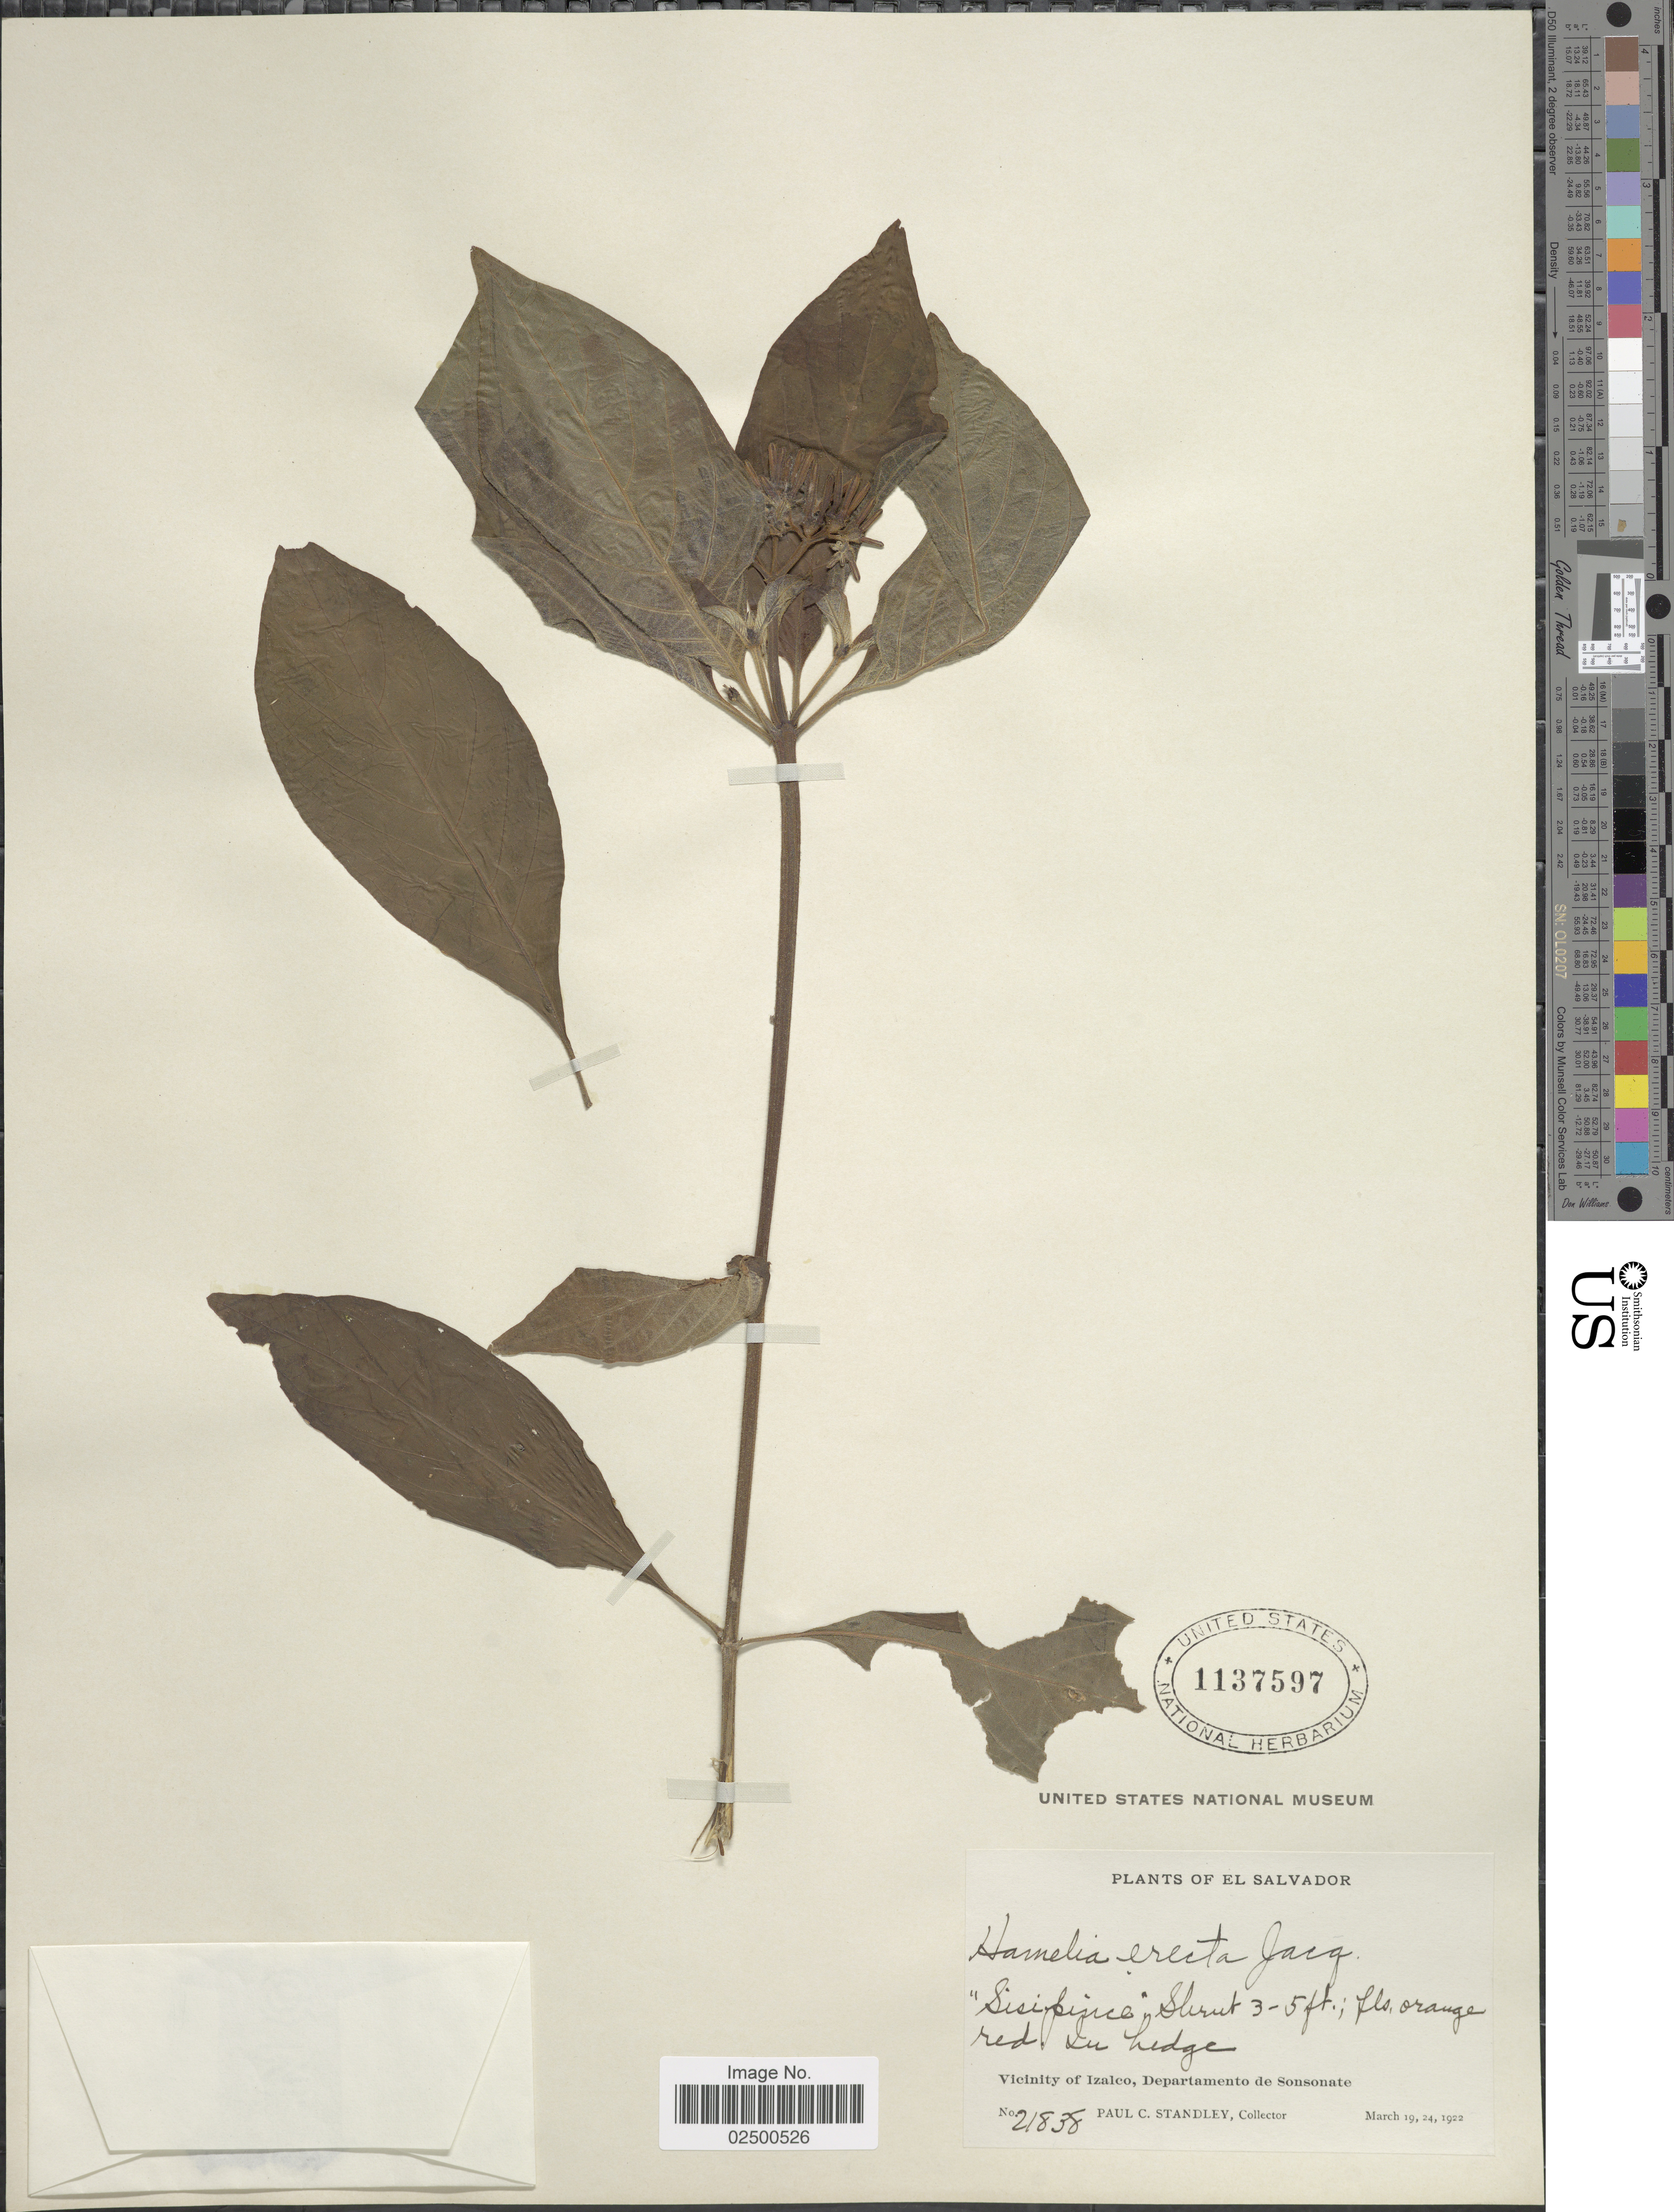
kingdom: Plantae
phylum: Tracheophyta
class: Magnoliopsida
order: Gentianales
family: Rubiaceae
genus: Hamelia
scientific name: Hamelia erecta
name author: Jacq.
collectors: P. C. Standley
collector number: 21838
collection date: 1922-03-19/1922-03-24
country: El Salvador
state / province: Sonsonate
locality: Vicinity of Izalco, Departamento de Sonsonate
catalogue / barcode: US 1137597